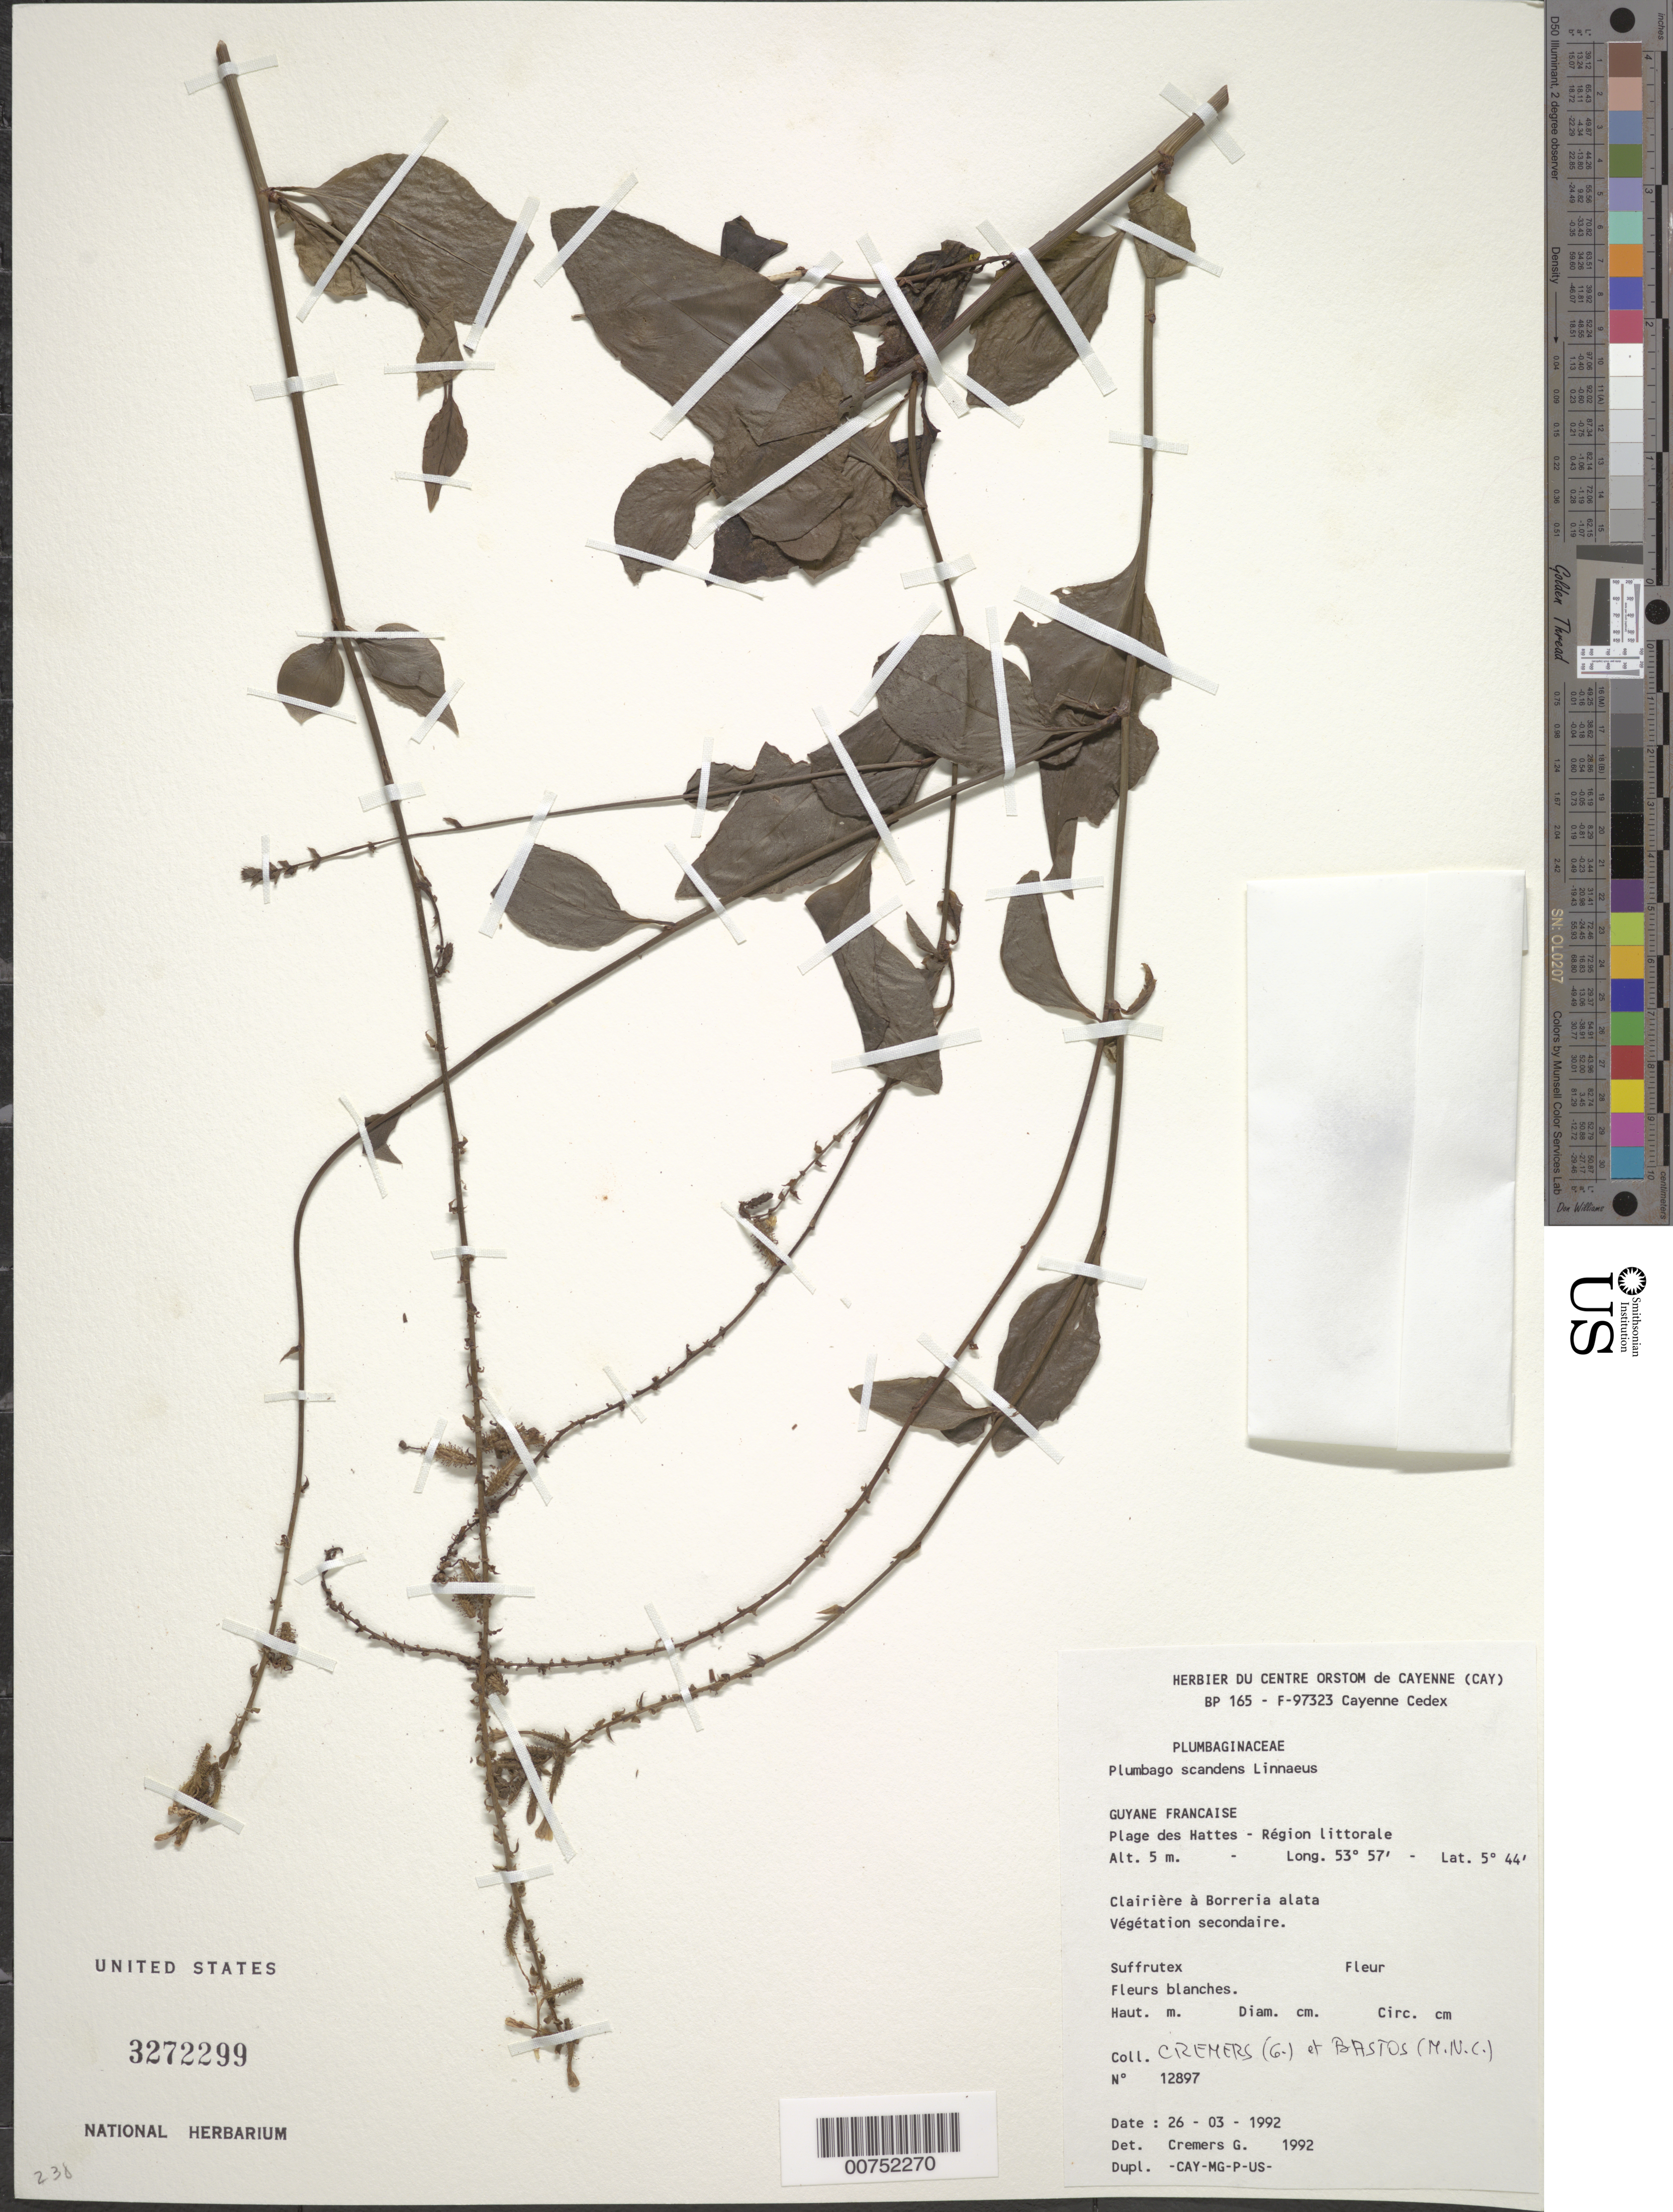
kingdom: Plantae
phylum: Tracheophyta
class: Magnoliopsida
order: Caryophyllales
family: Plumbaginaceae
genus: Plumbago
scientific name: Plumbago scandens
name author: L.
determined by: Cremers, Georges A.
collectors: G. Cremers & M. Bastos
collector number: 12897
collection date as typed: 26-Mar-92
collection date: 1992-03-26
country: French Guiana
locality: Plage des Hattes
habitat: Region littorale, vegetation secondaire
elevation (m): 5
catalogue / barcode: US 3272299